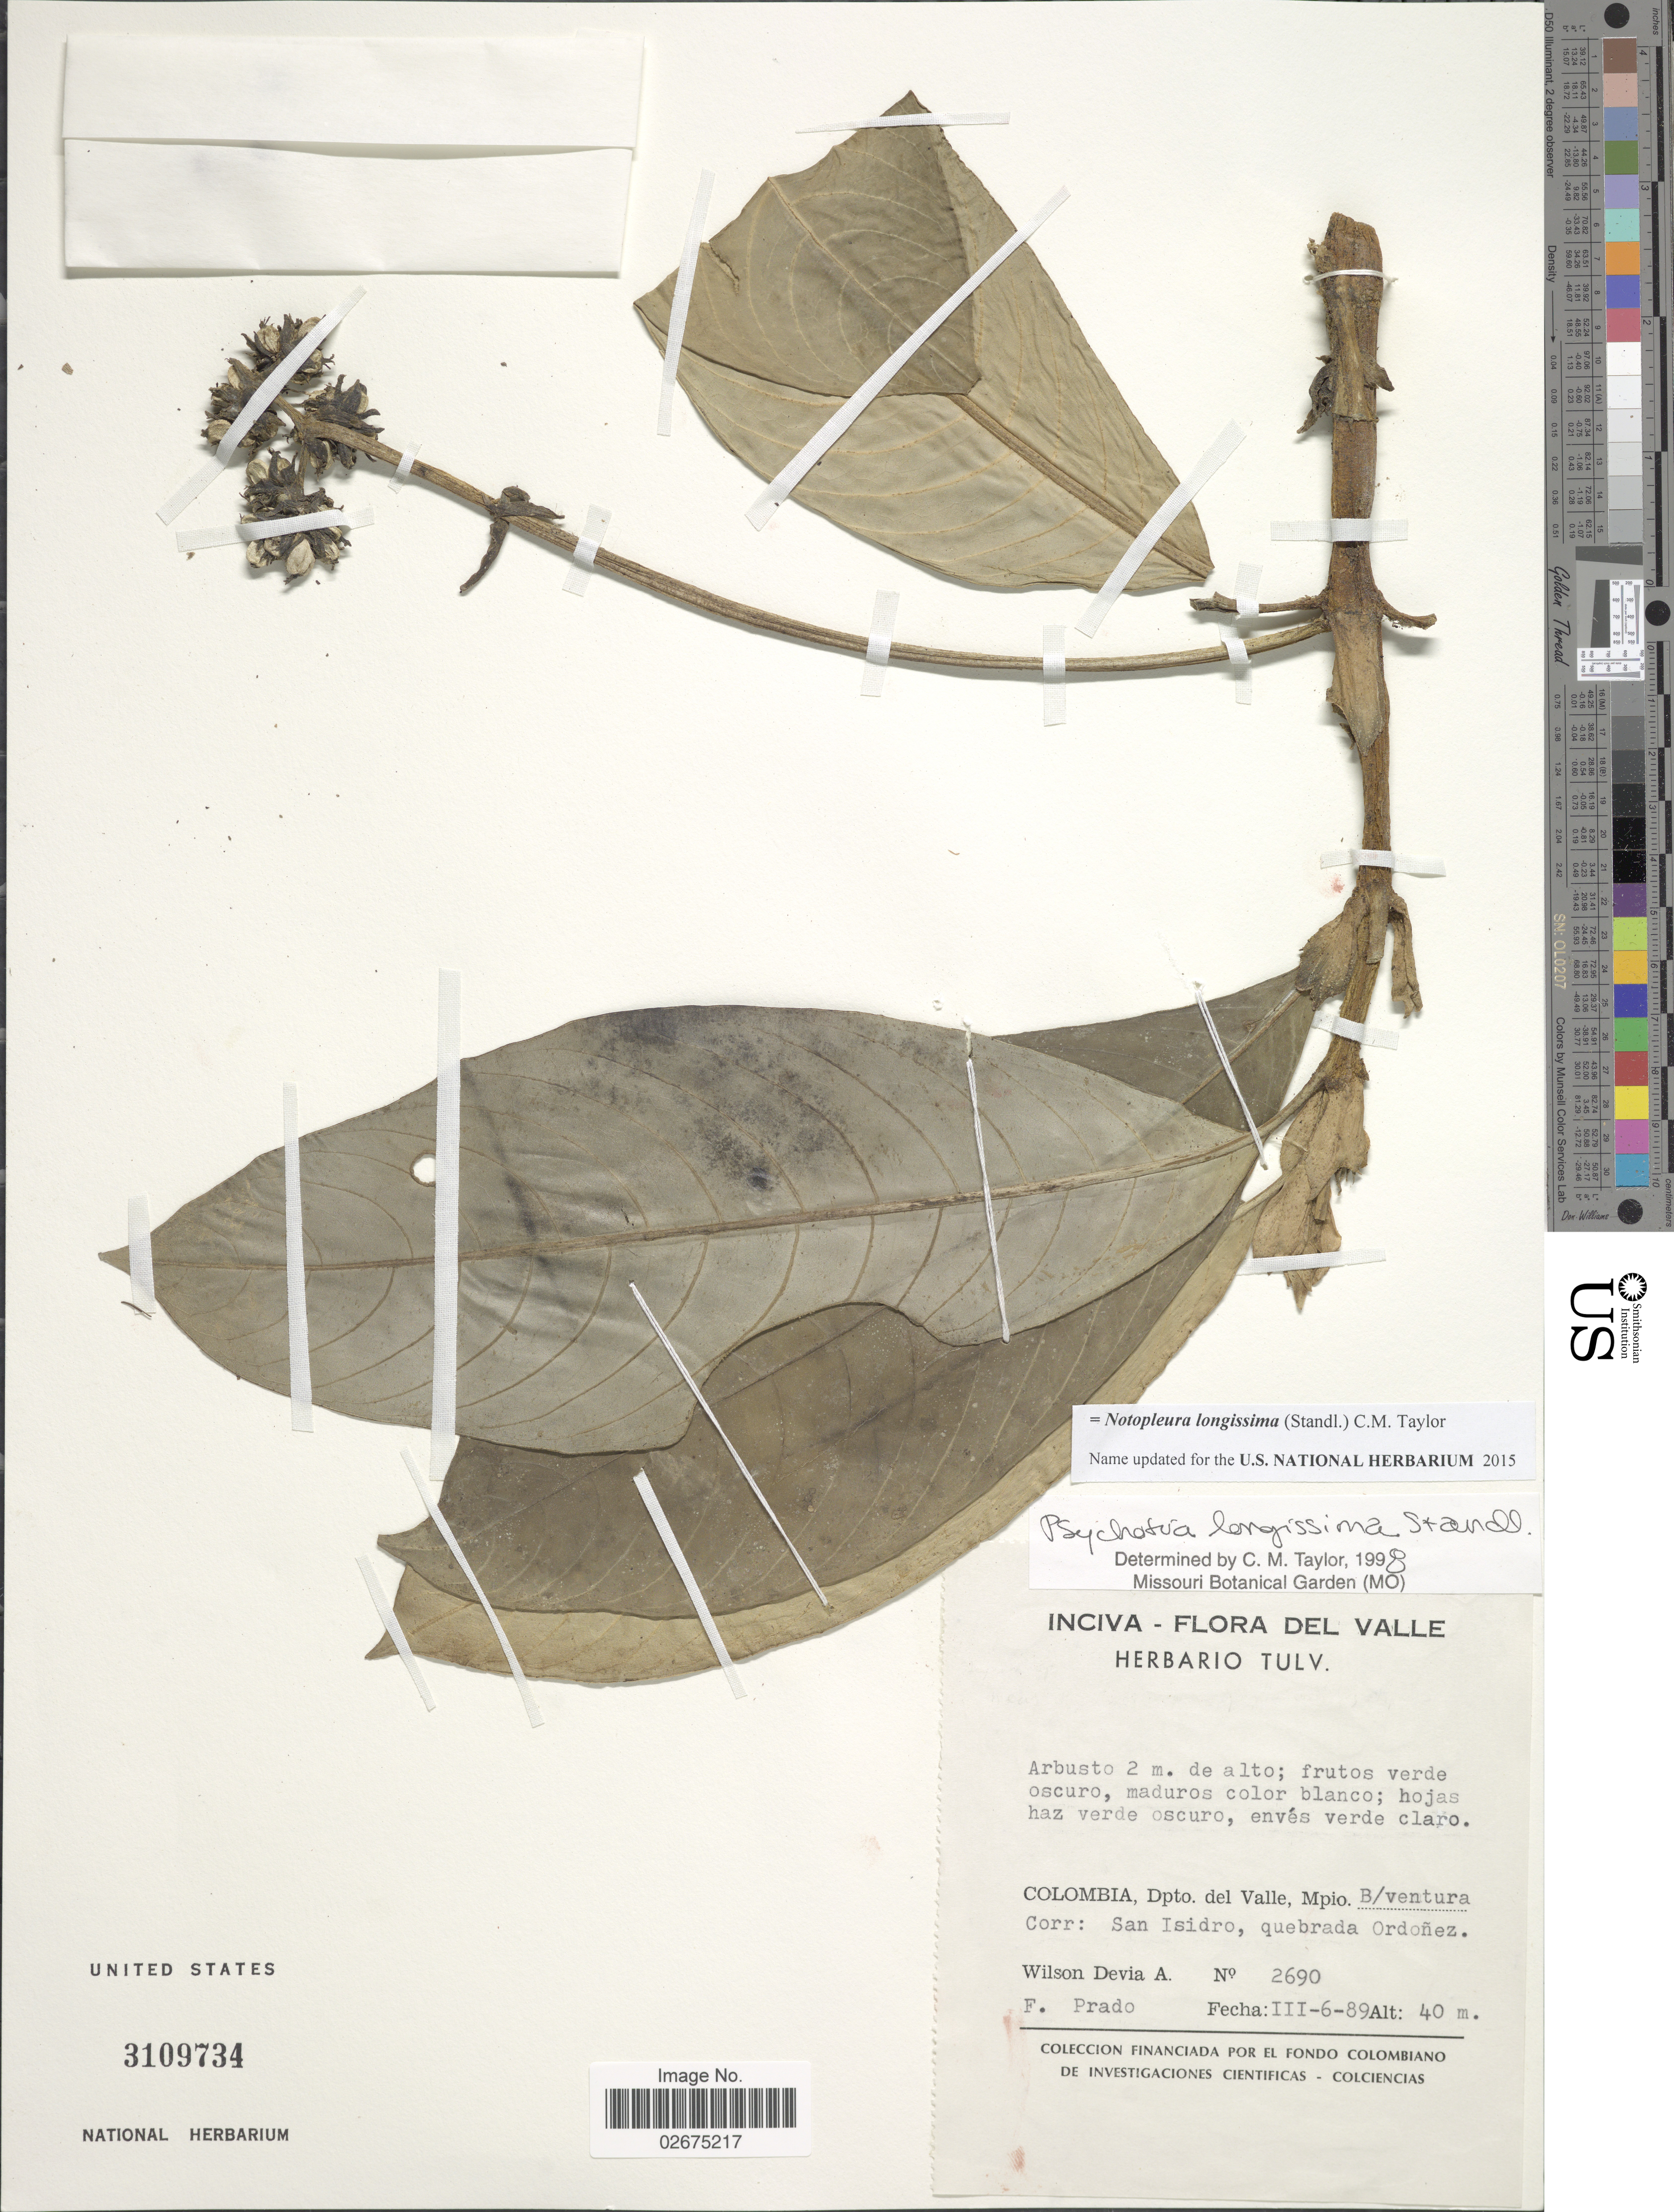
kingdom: Plantae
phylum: Tracheophyta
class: Magnoliopsida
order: Gentianales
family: Rubiaceae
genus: Notopleura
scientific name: Notopleura longissima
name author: Bremek.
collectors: W. Devia A. & F. Prado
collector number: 2690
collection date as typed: Transcribed d/m/y: 6/3/89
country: Colombia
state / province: Valle del Cauca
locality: Del Valle, Dpto. del Valle, Mpio B/ventura Corr: San Isidro, quebrada Ordoñez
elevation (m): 40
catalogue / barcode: US 3109734